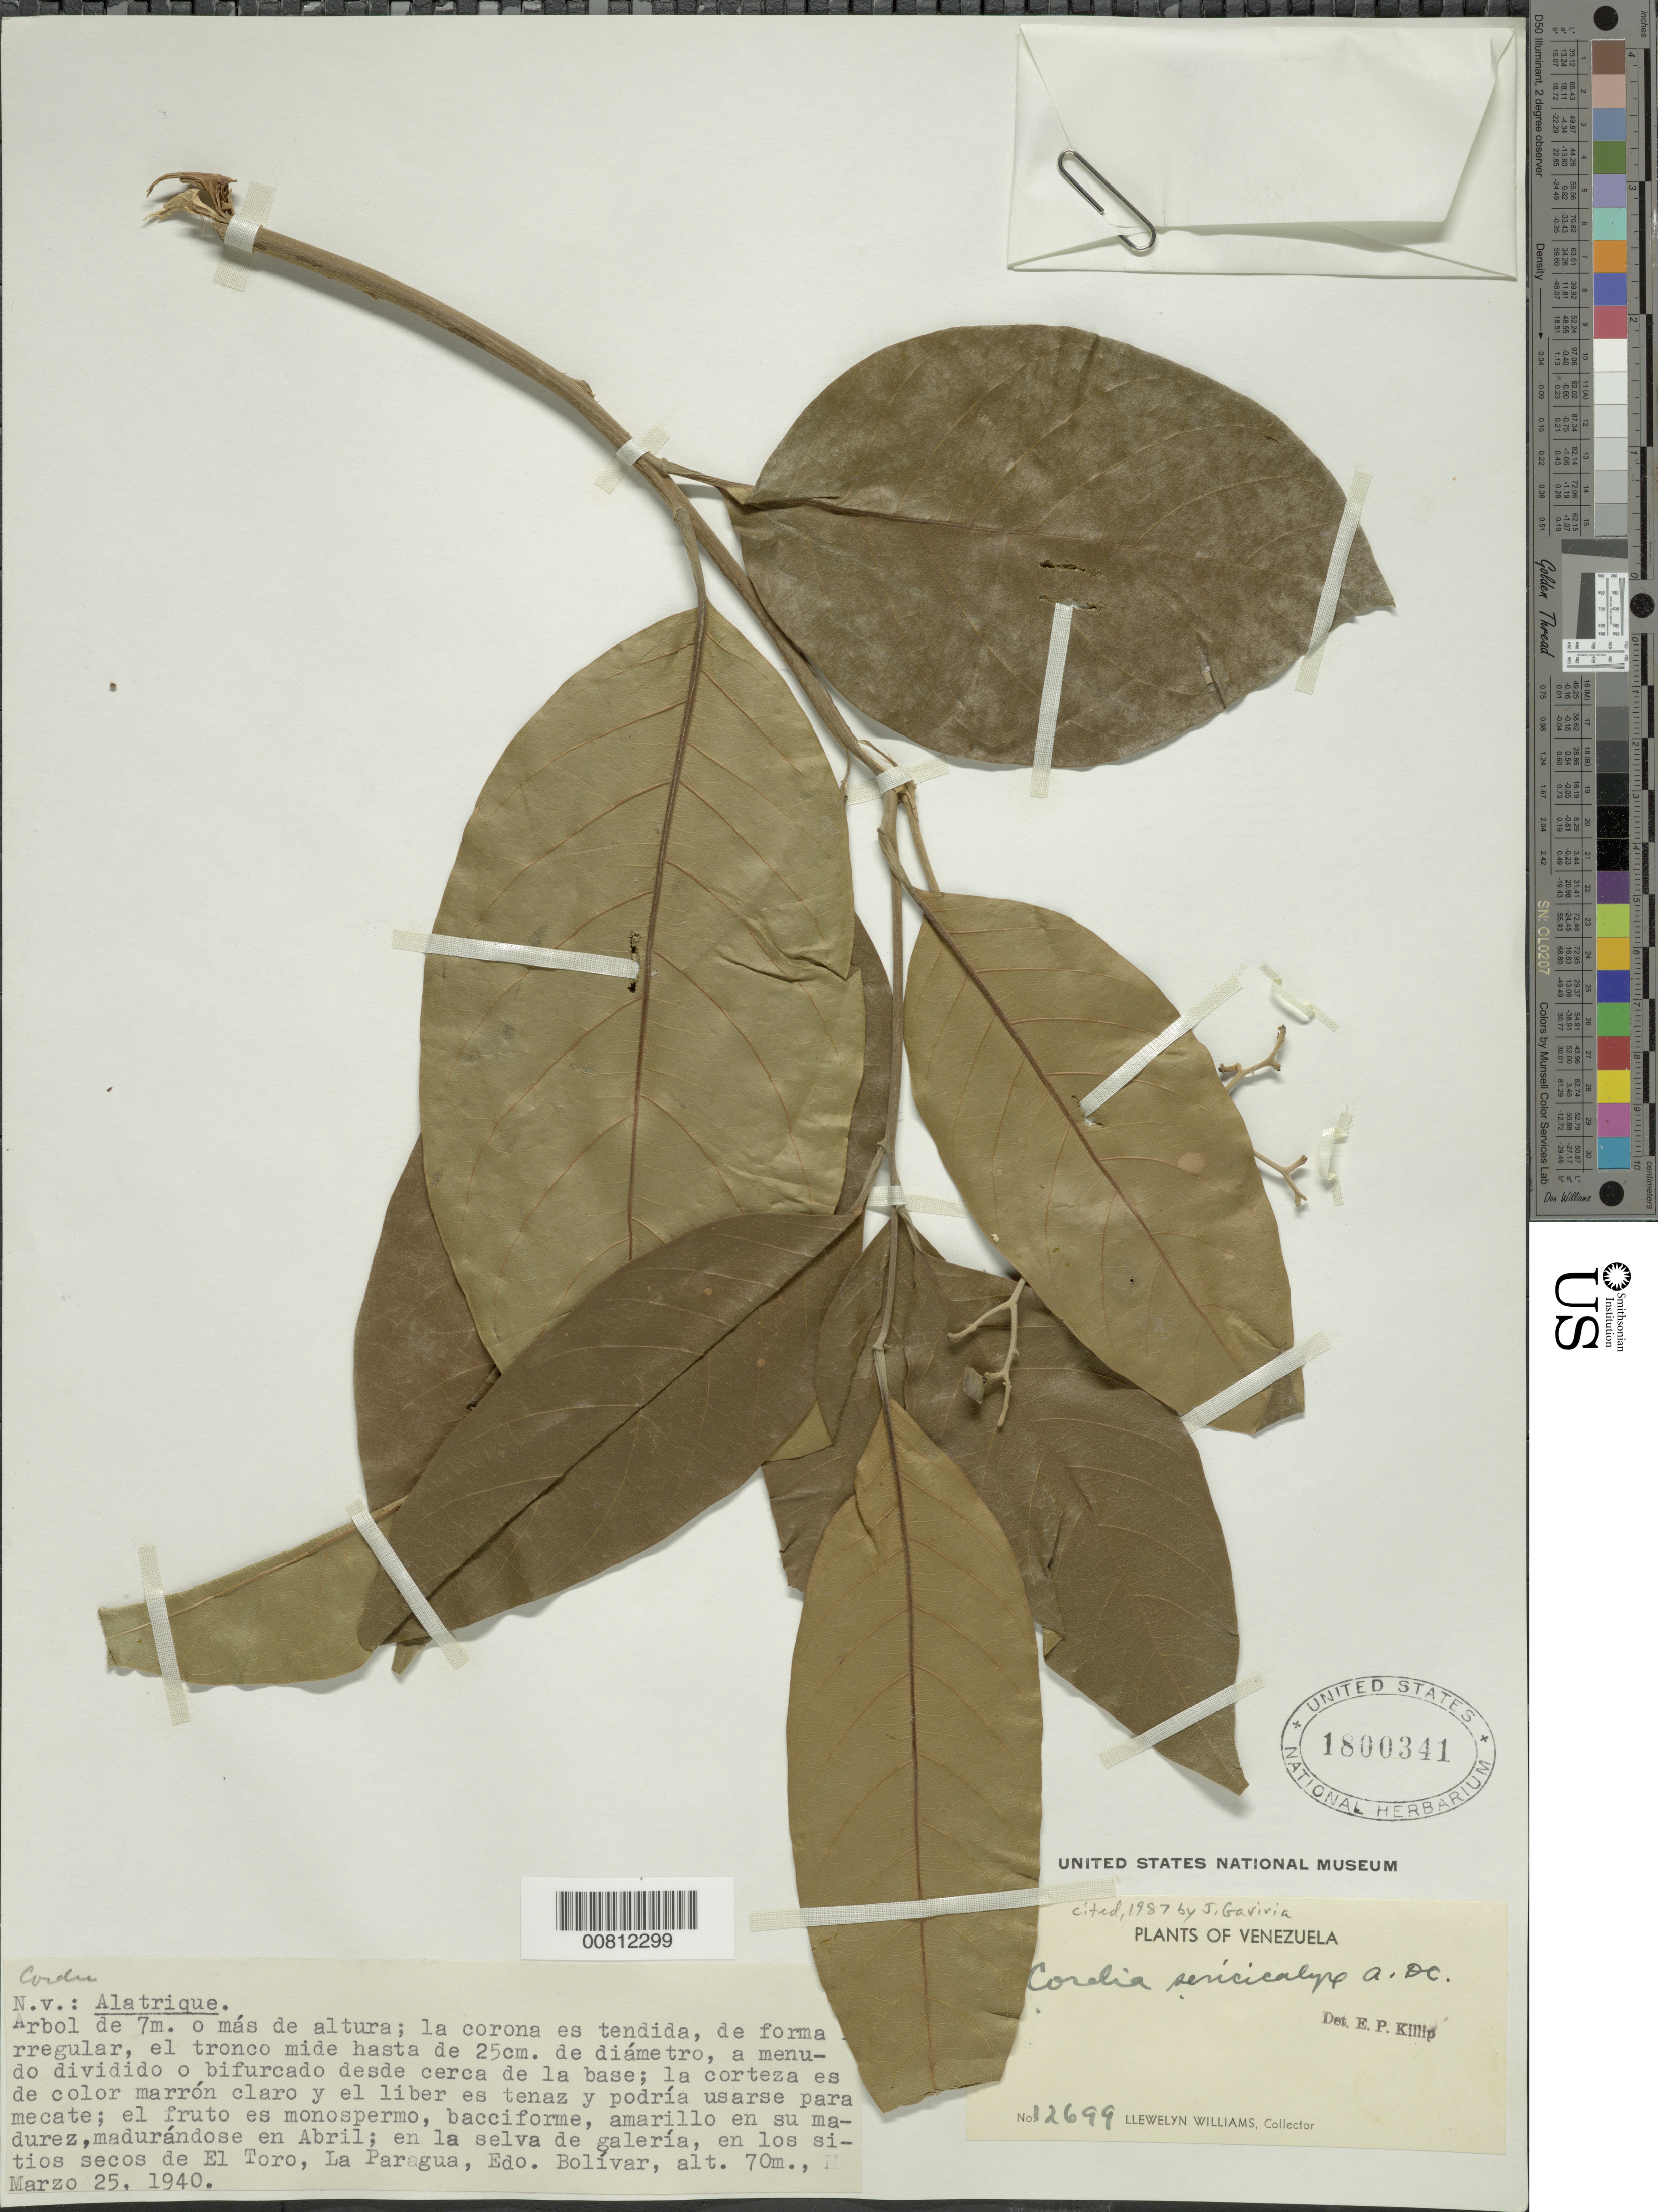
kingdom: Plantae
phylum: Tracheophyta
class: Magnoliopsida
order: Boraginales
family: Cordiaceae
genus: Cordia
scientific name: Cordia sericicalyx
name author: DC.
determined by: Gaviria, J. C.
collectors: Ll. Williams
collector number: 12699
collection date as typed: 25-Mar-40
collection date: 1940-03-25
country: Venezuela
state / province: Bolívar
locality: El Toro, along La Paragua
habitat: Selva de galería, en los sitios secos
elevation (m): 70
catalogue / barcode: US 1800341